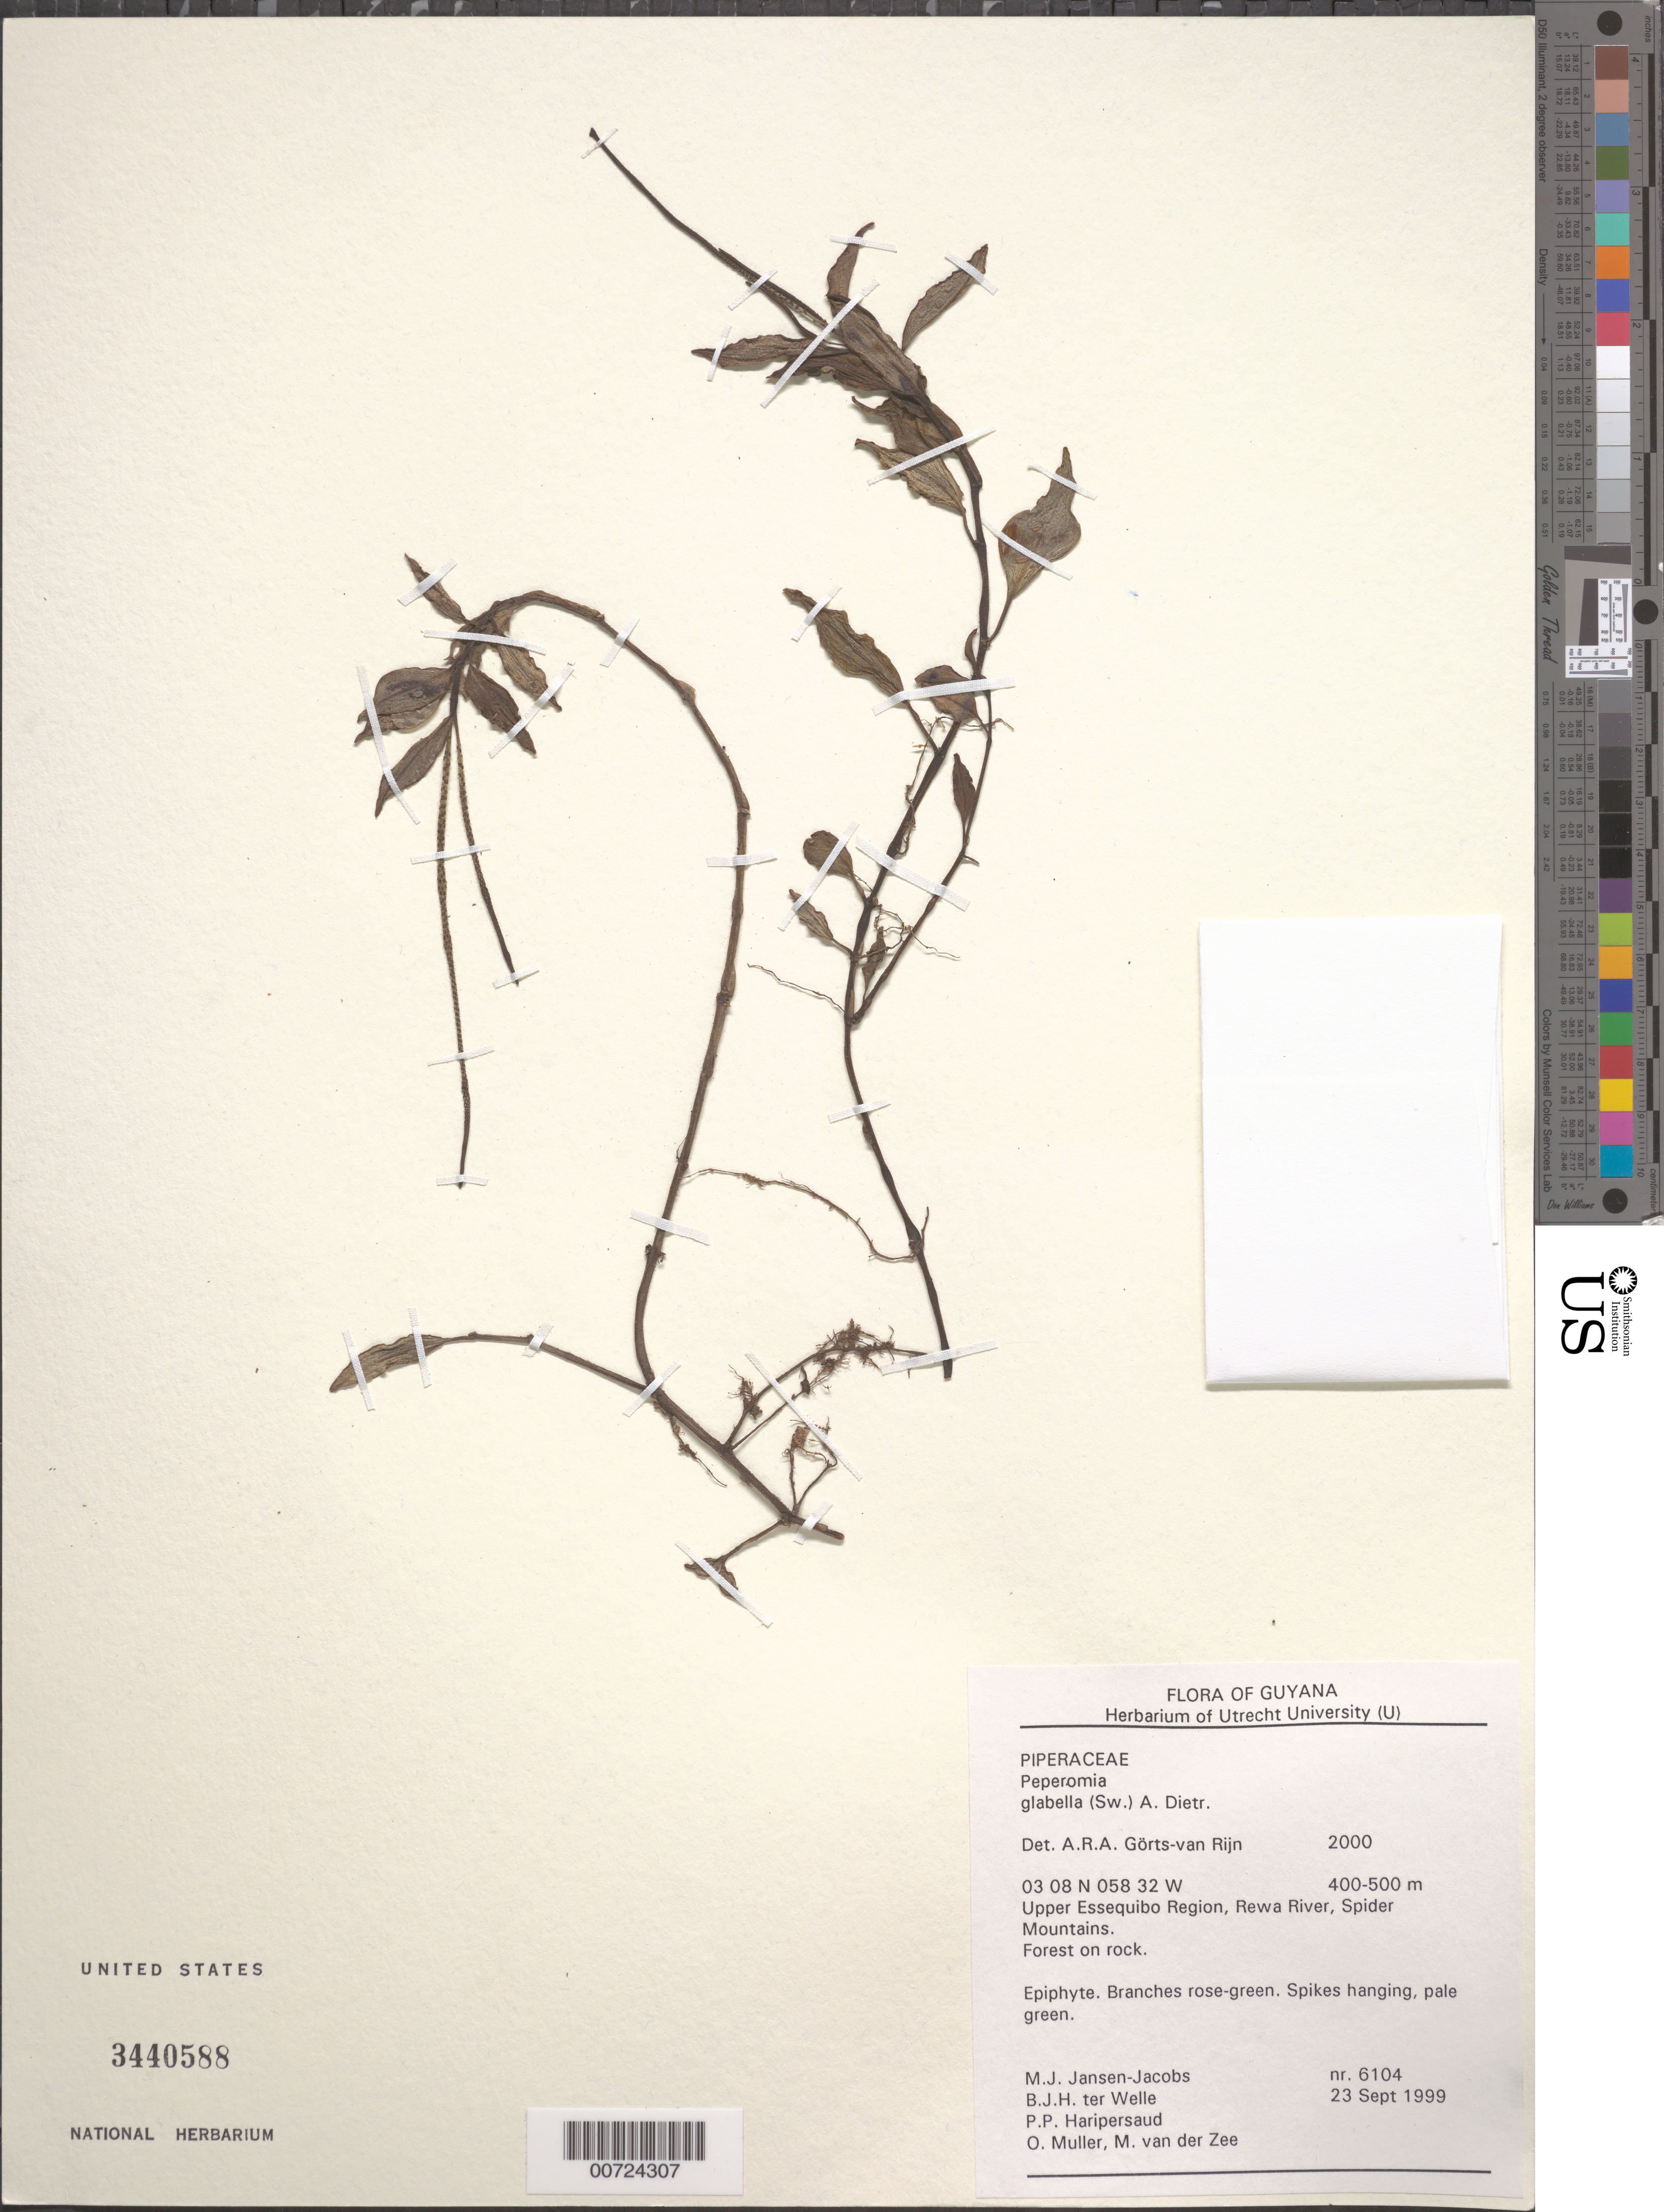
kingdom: Plantae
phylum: Tracheophyta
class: Magnoliopsida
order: Piperales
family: Piperaceae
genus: Peperomia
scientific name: Peperomia glabella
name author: (Sw.) A. Dietr.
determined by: Görts-van Rijn, A. R. A.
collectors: M. J. Jansen-Jacobs, B. Welle, P. Haripersaud, O. Muller & M. van der Zee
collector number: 6104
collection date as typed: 23-Sep-99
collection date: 1999-09-23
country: Guyana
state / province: U. Takutu-U. Essequibo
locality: Rewa River, Spider Mts., Upper Essequibo Region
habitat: Forest on rock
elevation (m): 400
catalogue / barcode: US 3440588